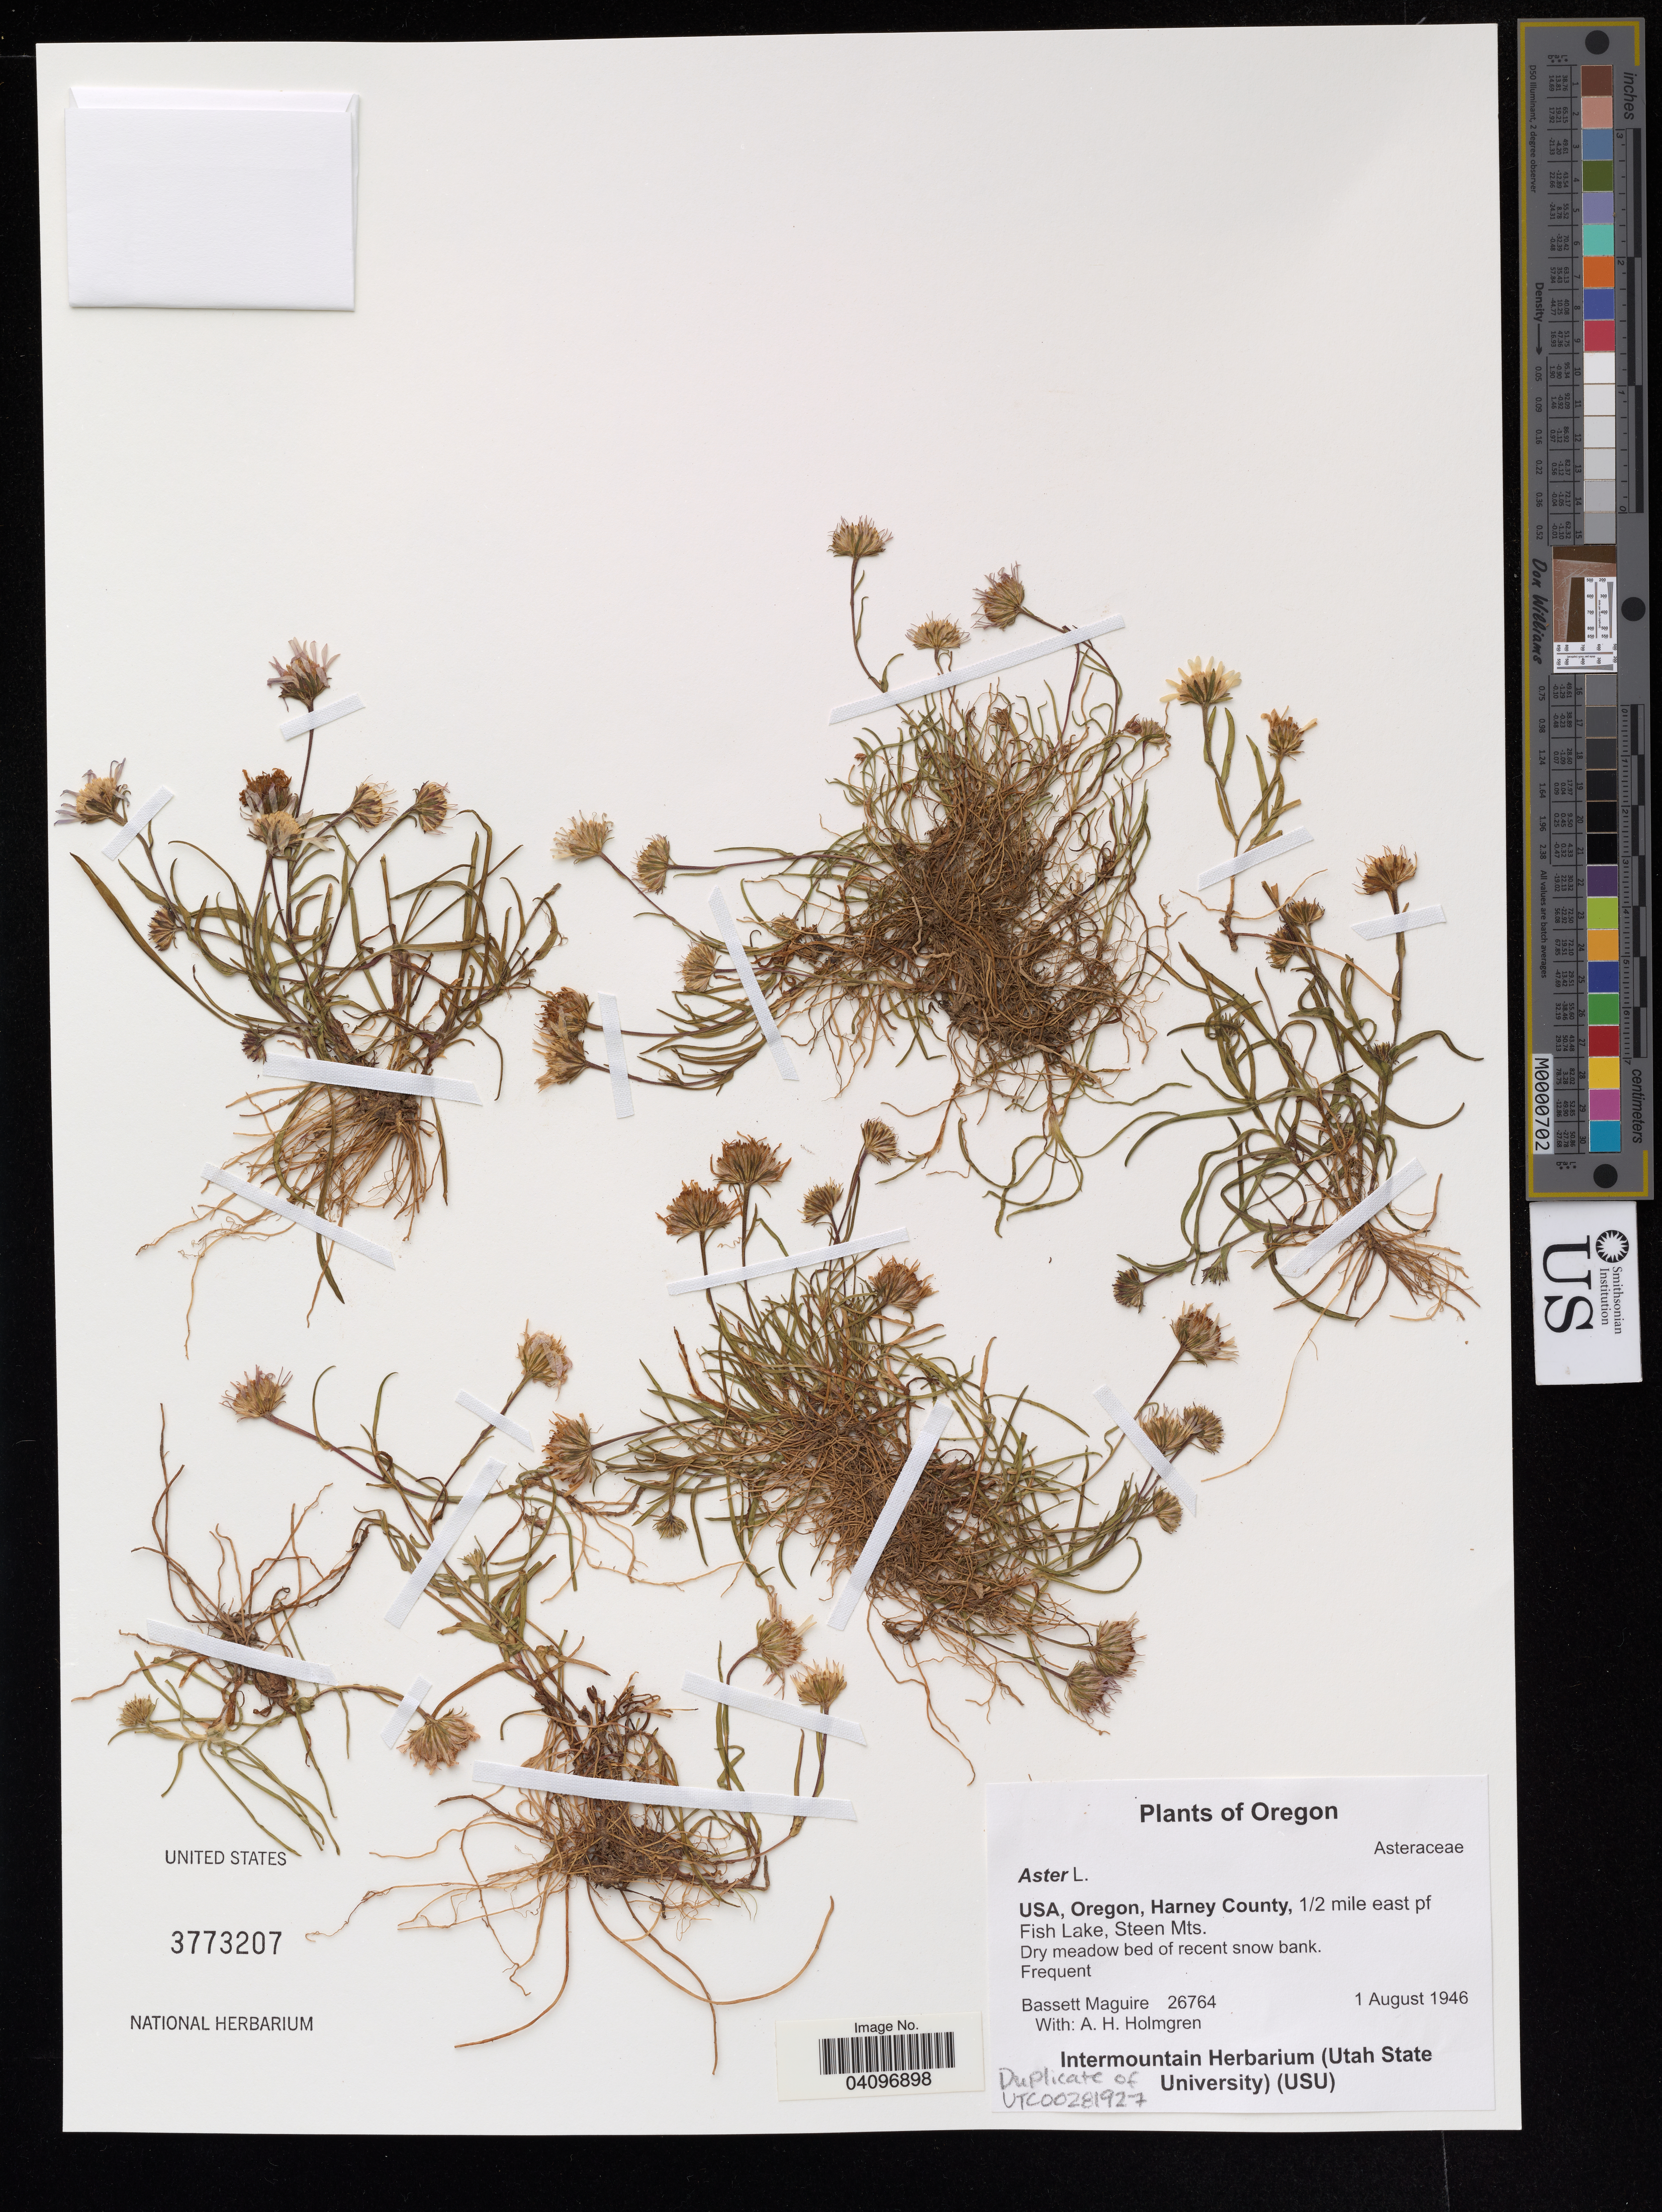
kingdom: Plantae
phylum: Tracheophyta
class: Magnoliopsida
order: Asterales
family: Asteraceae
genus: Aster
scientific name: Aster sp.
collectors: B. Maguire & A. H. Holmgren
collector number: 26764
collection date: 1946-08-01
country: United States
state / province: Oregon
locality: Harney County, 1/2 mile east pf Fish Lake, Steen Mts.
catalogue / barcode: US 3773207